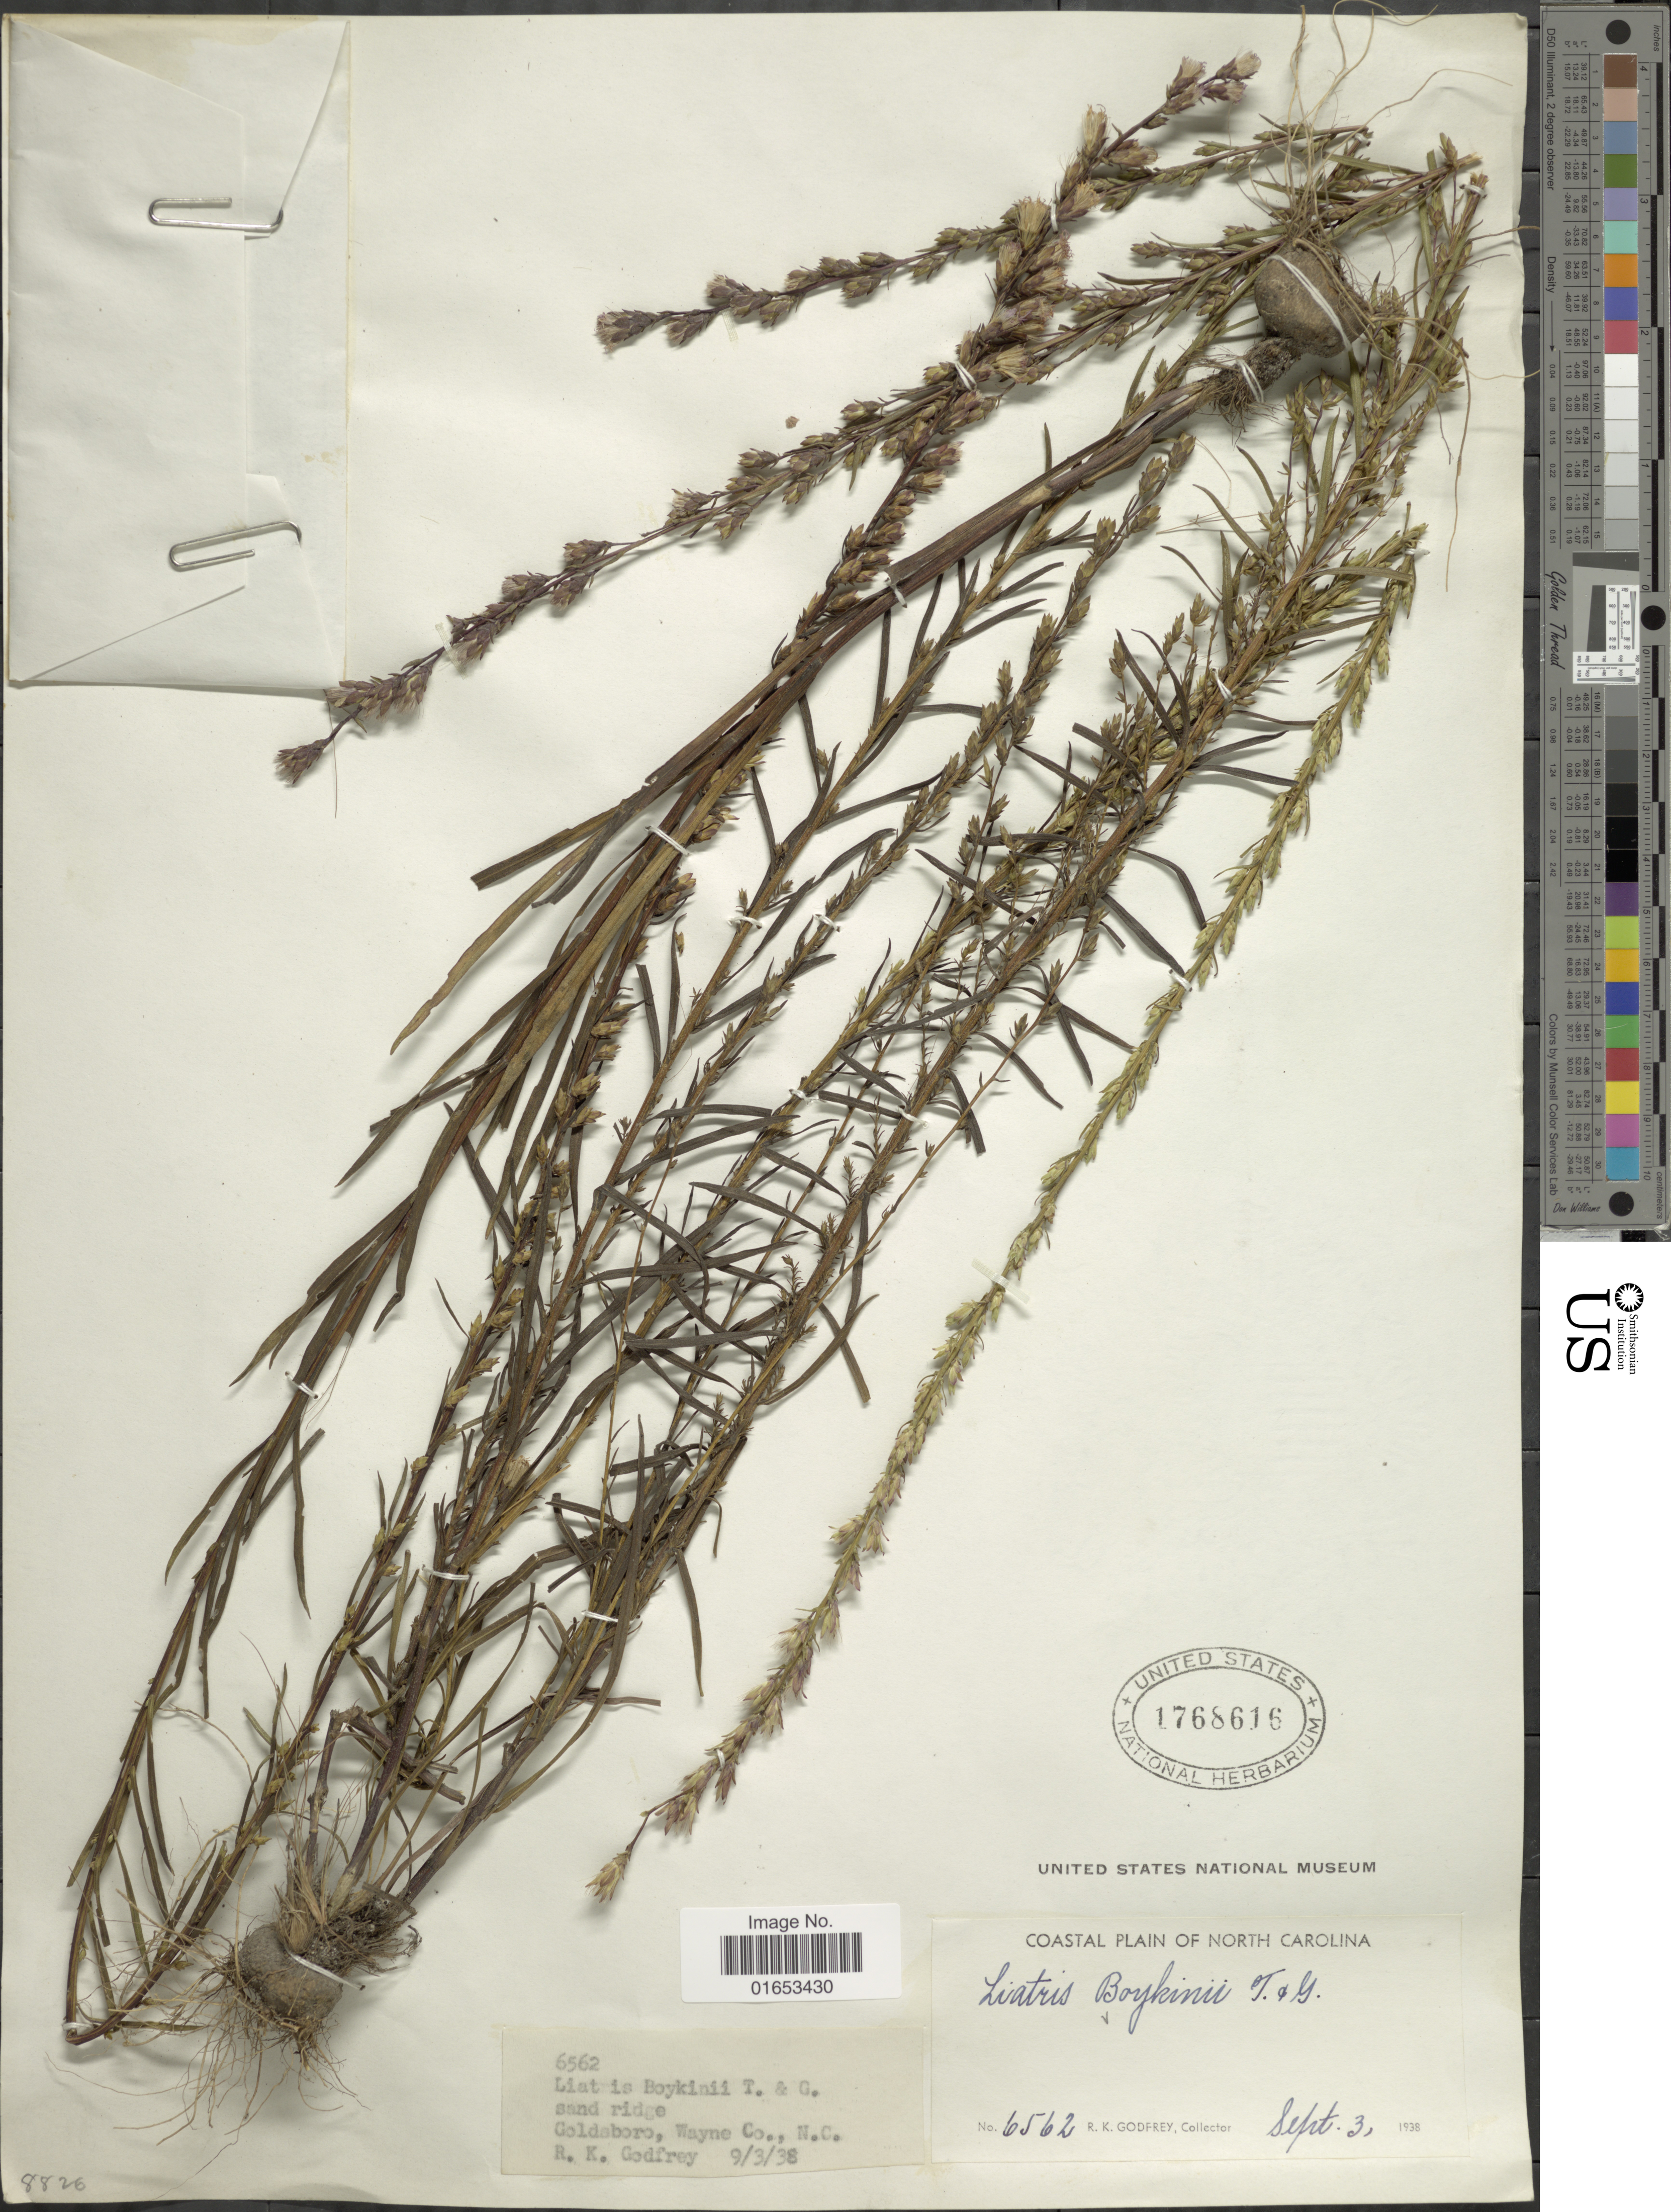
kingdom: Plantae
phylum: Tracheophyta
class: Magnoliopsida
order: Asterales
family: Asteraceae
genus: Liatris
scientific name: Liatris x boykinii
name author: Torr. & A. Gray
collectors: R. K. Godfrey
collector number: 6562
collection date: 1938-09-03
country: United States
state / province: North Carolina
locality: Goldsboro, Wayne Co., N.C.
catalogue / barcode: US 1768616